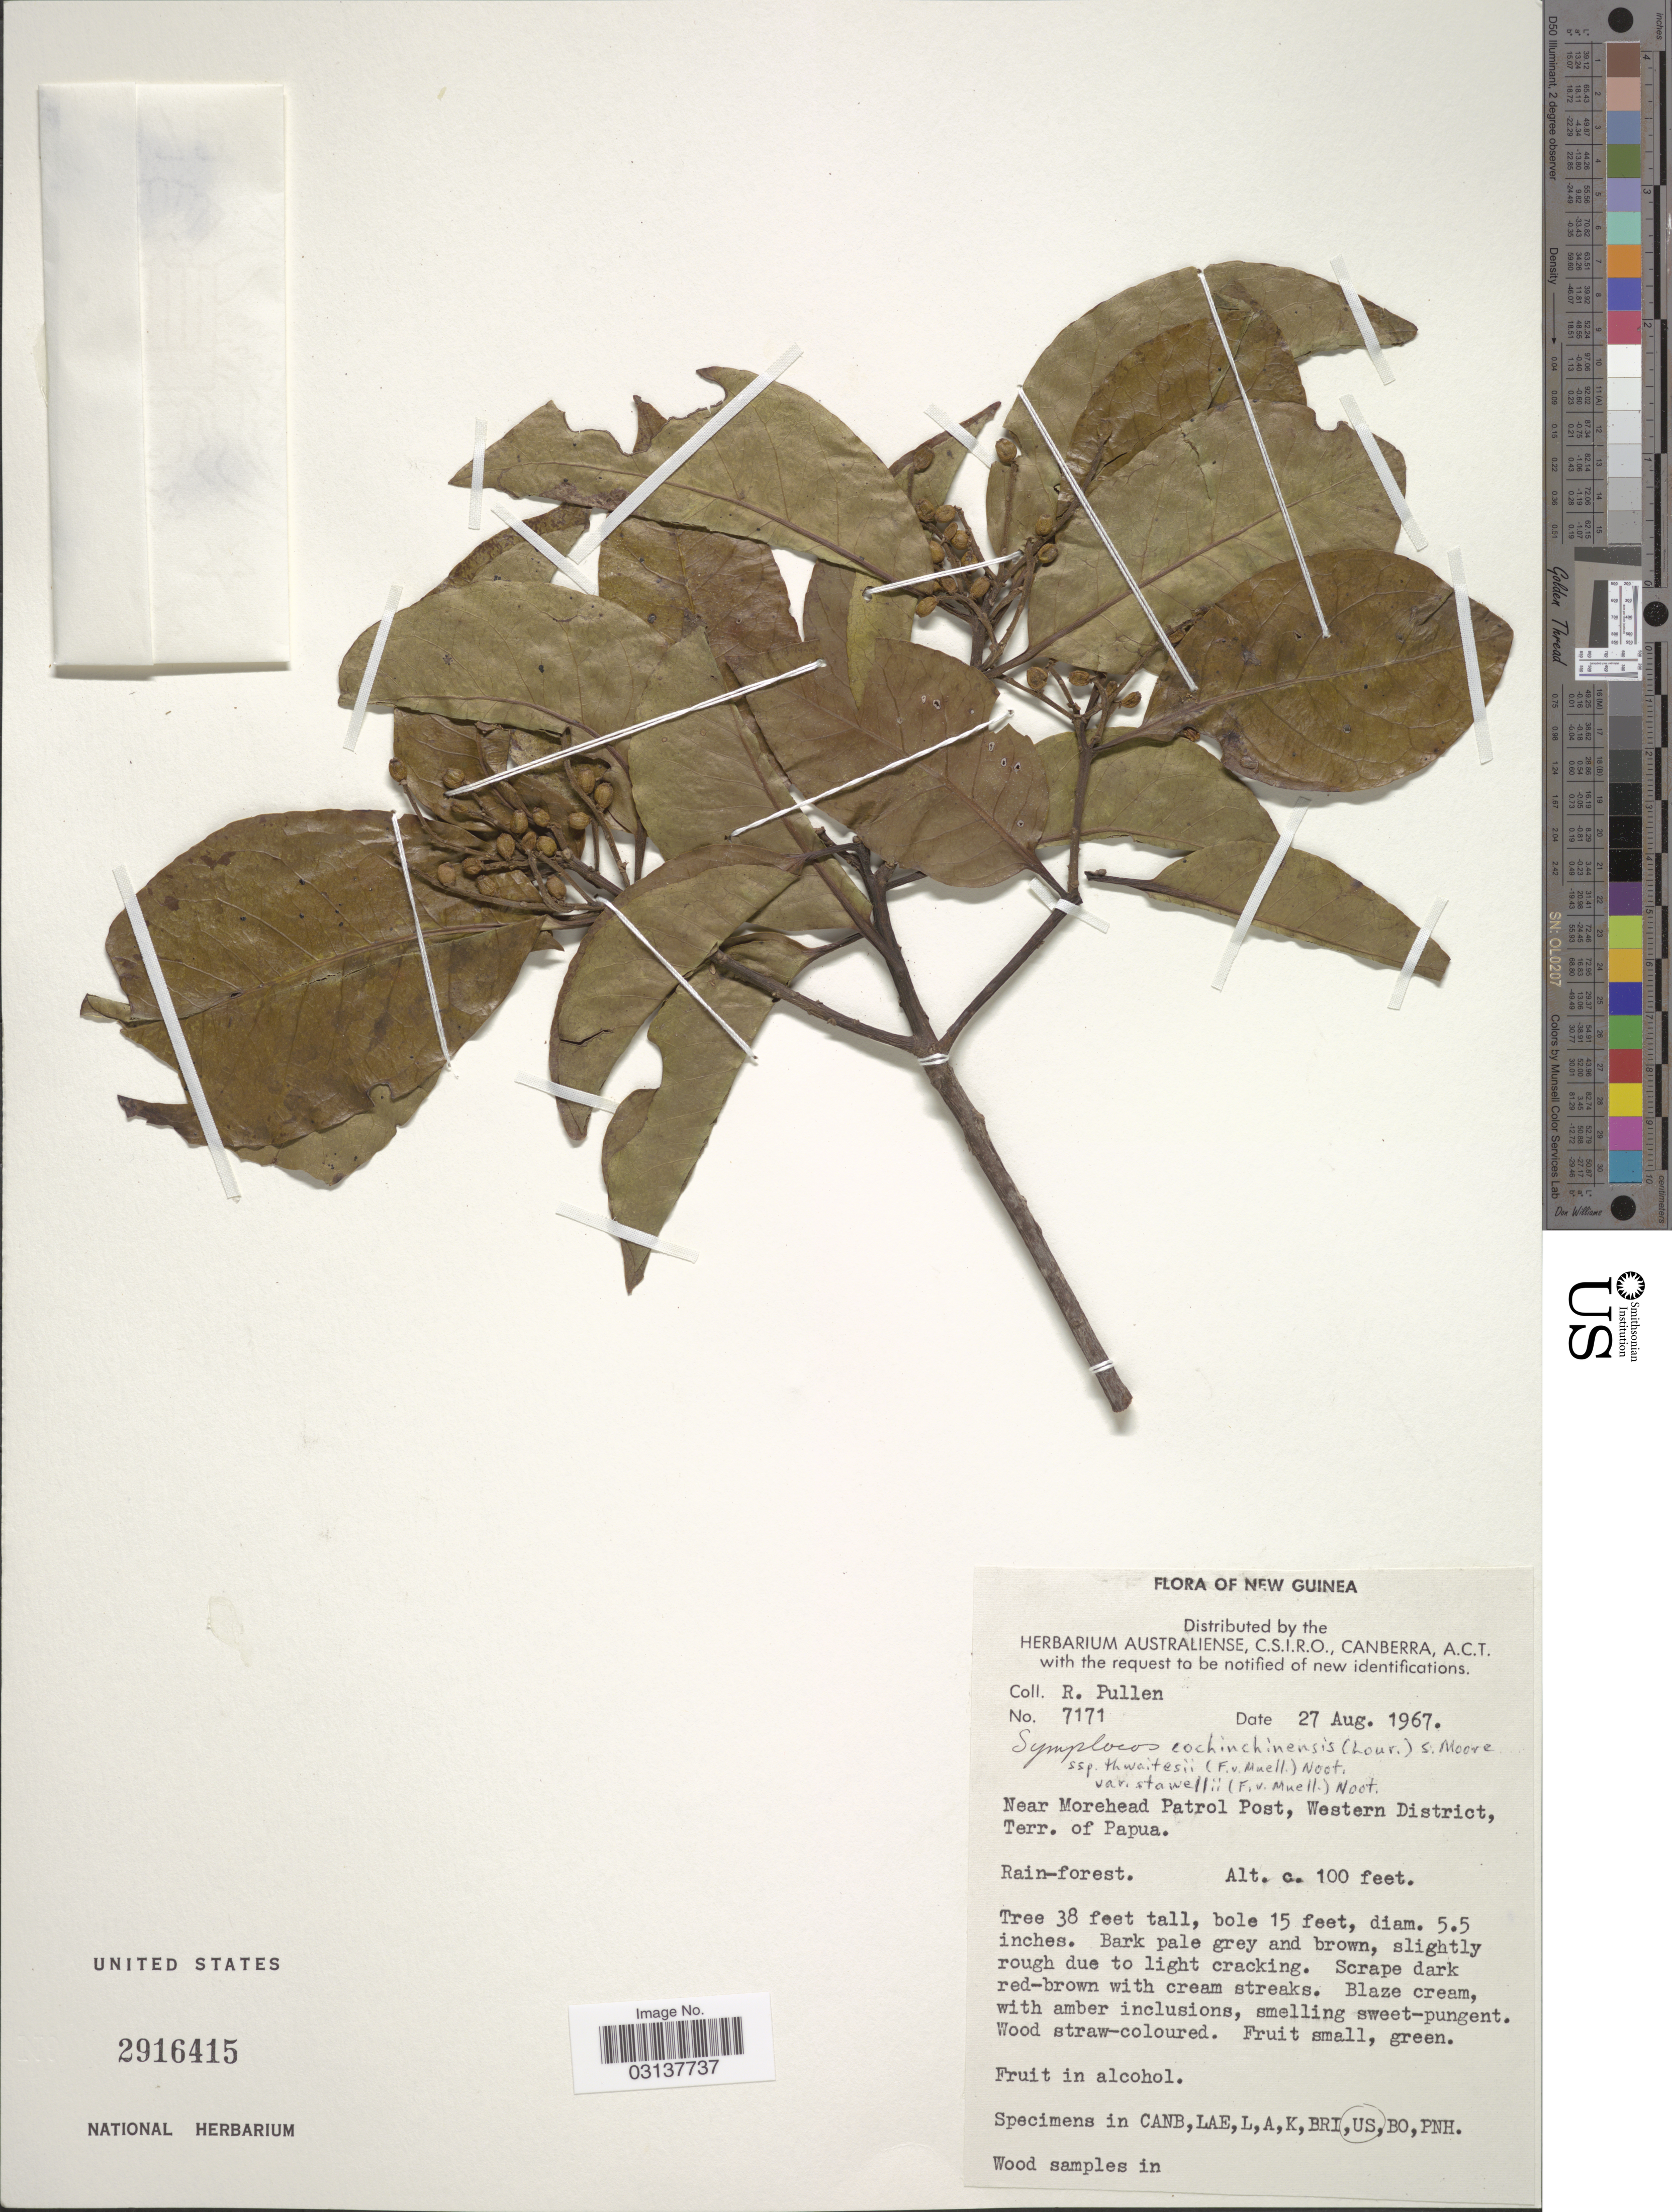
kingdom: Plantae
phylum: Tracheophyta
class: Magnoliopsida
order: Ericales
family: Symplocaceae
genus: Symplocos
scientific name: Symplocos cochinchinensis var. stawellii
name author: (F. Muell.) Noot.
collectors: R. Pullen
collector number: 7171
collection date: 1967-08-27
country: Papua New Guinea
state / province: Manus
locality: New Guinea, Near Morehead Patrol Post, Western District, Terr. of Papua.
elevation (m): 30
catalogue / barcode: US 2916415